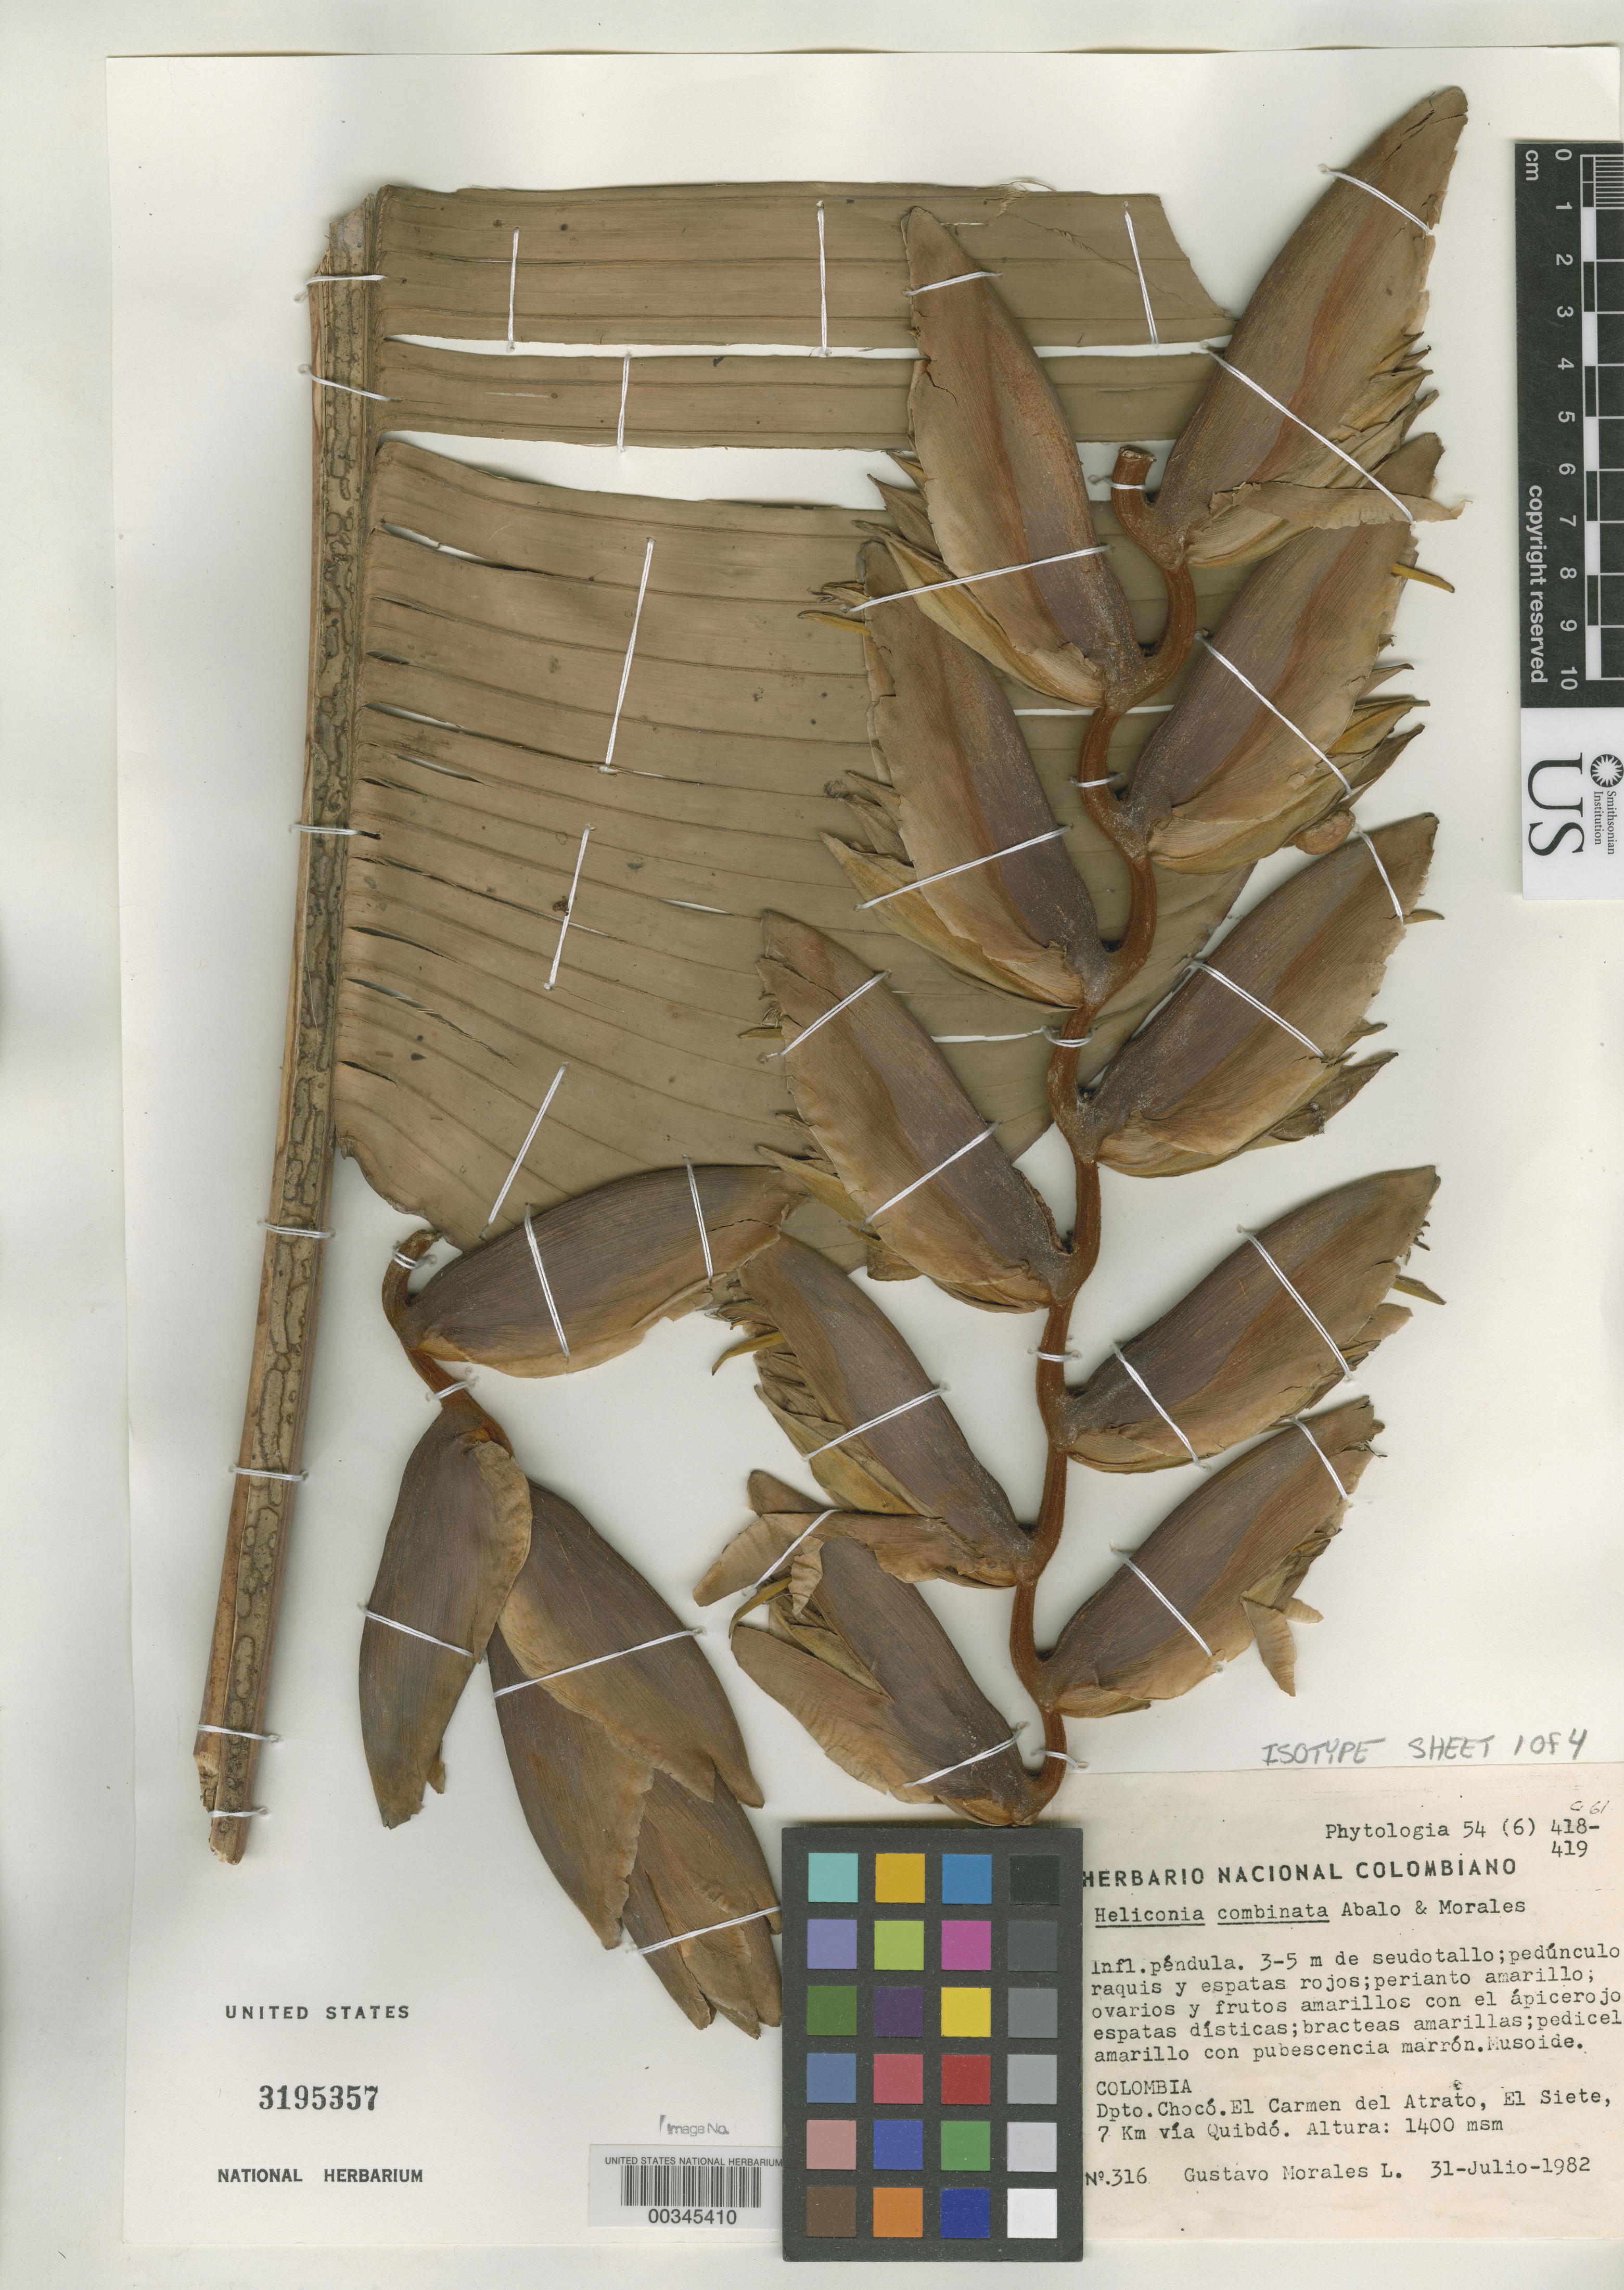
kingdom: Plantae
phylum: Tracheophyta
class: Liliopsida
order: Zingiberales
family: Heliconiaceae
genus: Heliconia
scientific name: Heliconia combinata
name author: Abalo & G. Morales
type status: Isotype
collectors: G. Morales L.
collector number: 316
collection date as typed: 31 Oct 1982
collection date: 1982-10-31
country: Colombia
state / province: Chocó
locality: El Carmen del Atrato, El Siete, 7 km via Quibdo.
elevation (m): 1400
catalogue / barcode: US 3195357